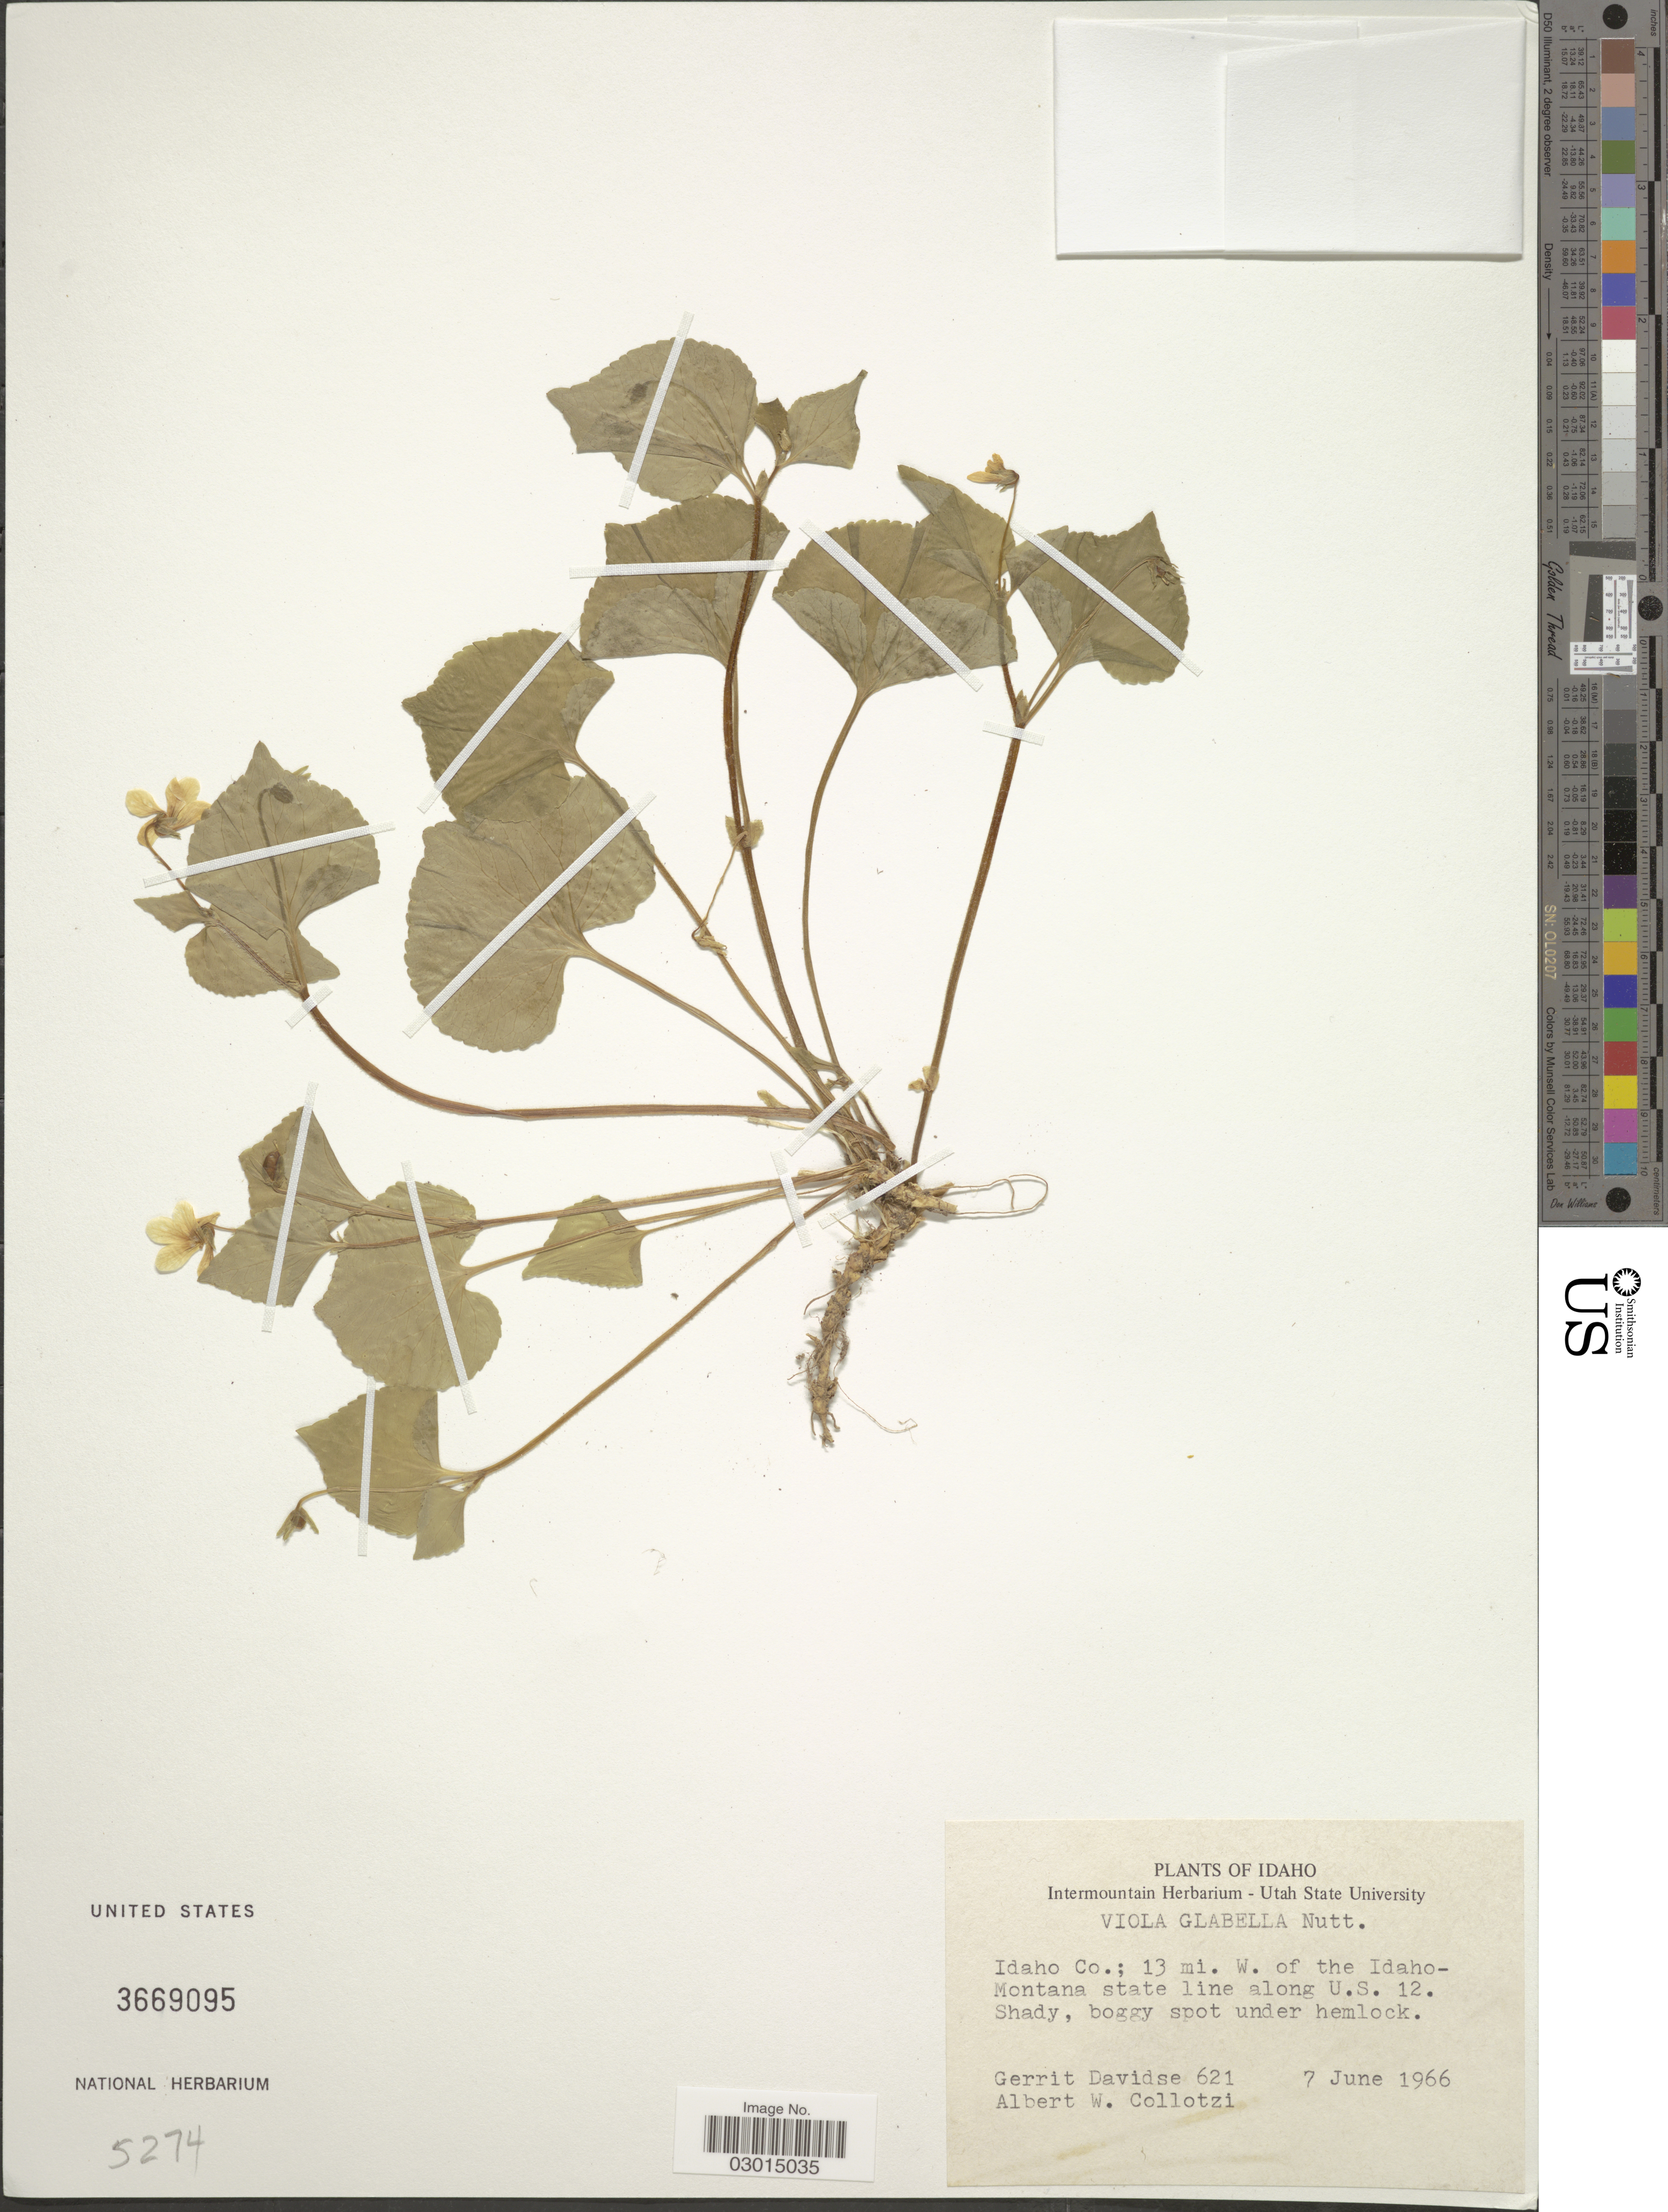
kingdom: Plantae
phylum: Tracheophyta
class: Magnoliopsida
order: Malpighiales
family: Violaceae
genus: Viola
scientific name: Viola glabella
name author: Nutt.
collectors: G. Davidse & A. W. Collotzi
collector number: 621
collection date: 1966-06-07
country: United States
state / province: Idaho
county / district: Idaho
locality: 13 mi. W. of the Idaho-Montana state line along U.S. 12.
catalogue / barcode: US 3669095